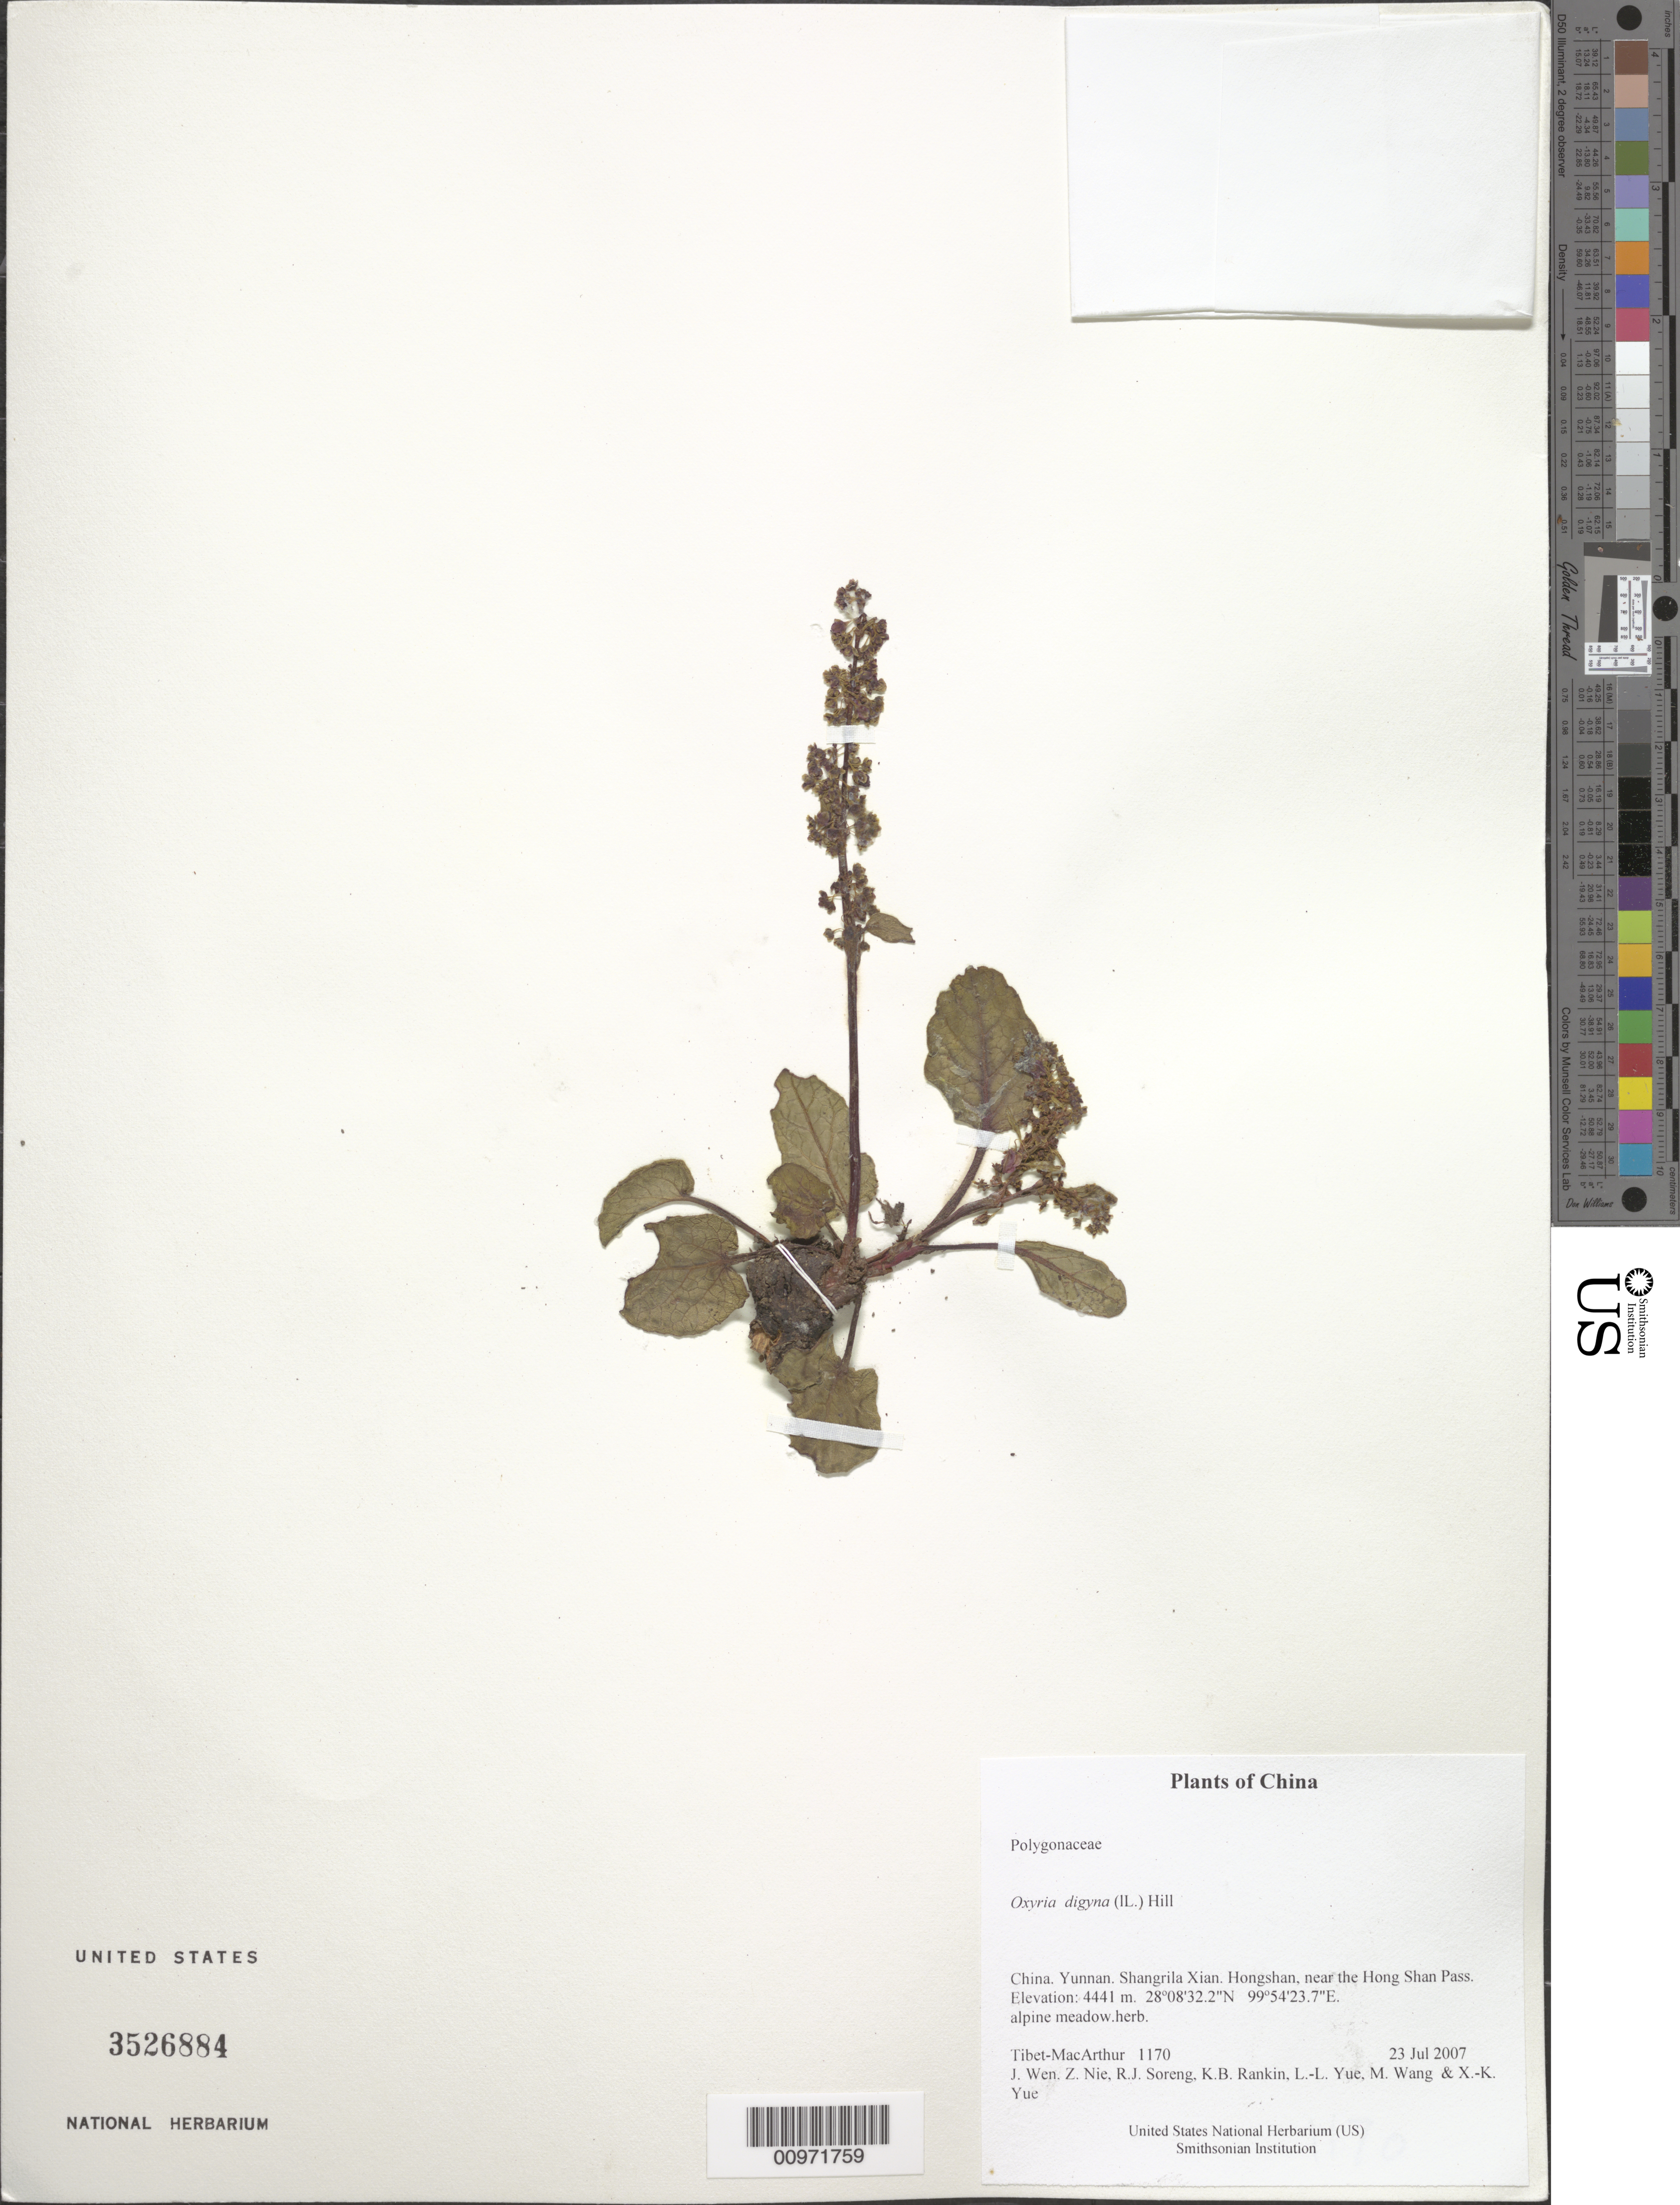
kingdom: Plantae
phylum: Tracheophyta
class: Magnoliopsida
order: Caryophyllales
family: Polygonaceae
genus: Oxyria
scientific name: Oxyria digyna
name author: (L.) Hill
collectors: Tibet-MacArthur, J. Wen, Z. Nie, R. J. Soreng, K. Rankin, L. Yue, M. Wang & X. Yue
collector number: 1170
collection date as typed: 23 Jul 2007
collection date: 2007-07-23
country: China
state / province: Yunnan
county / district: Shangrila Xian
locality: Hongshan, near the Hong Shan Pass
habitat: alpine meadow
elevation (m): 4441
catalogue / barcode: US 3526884